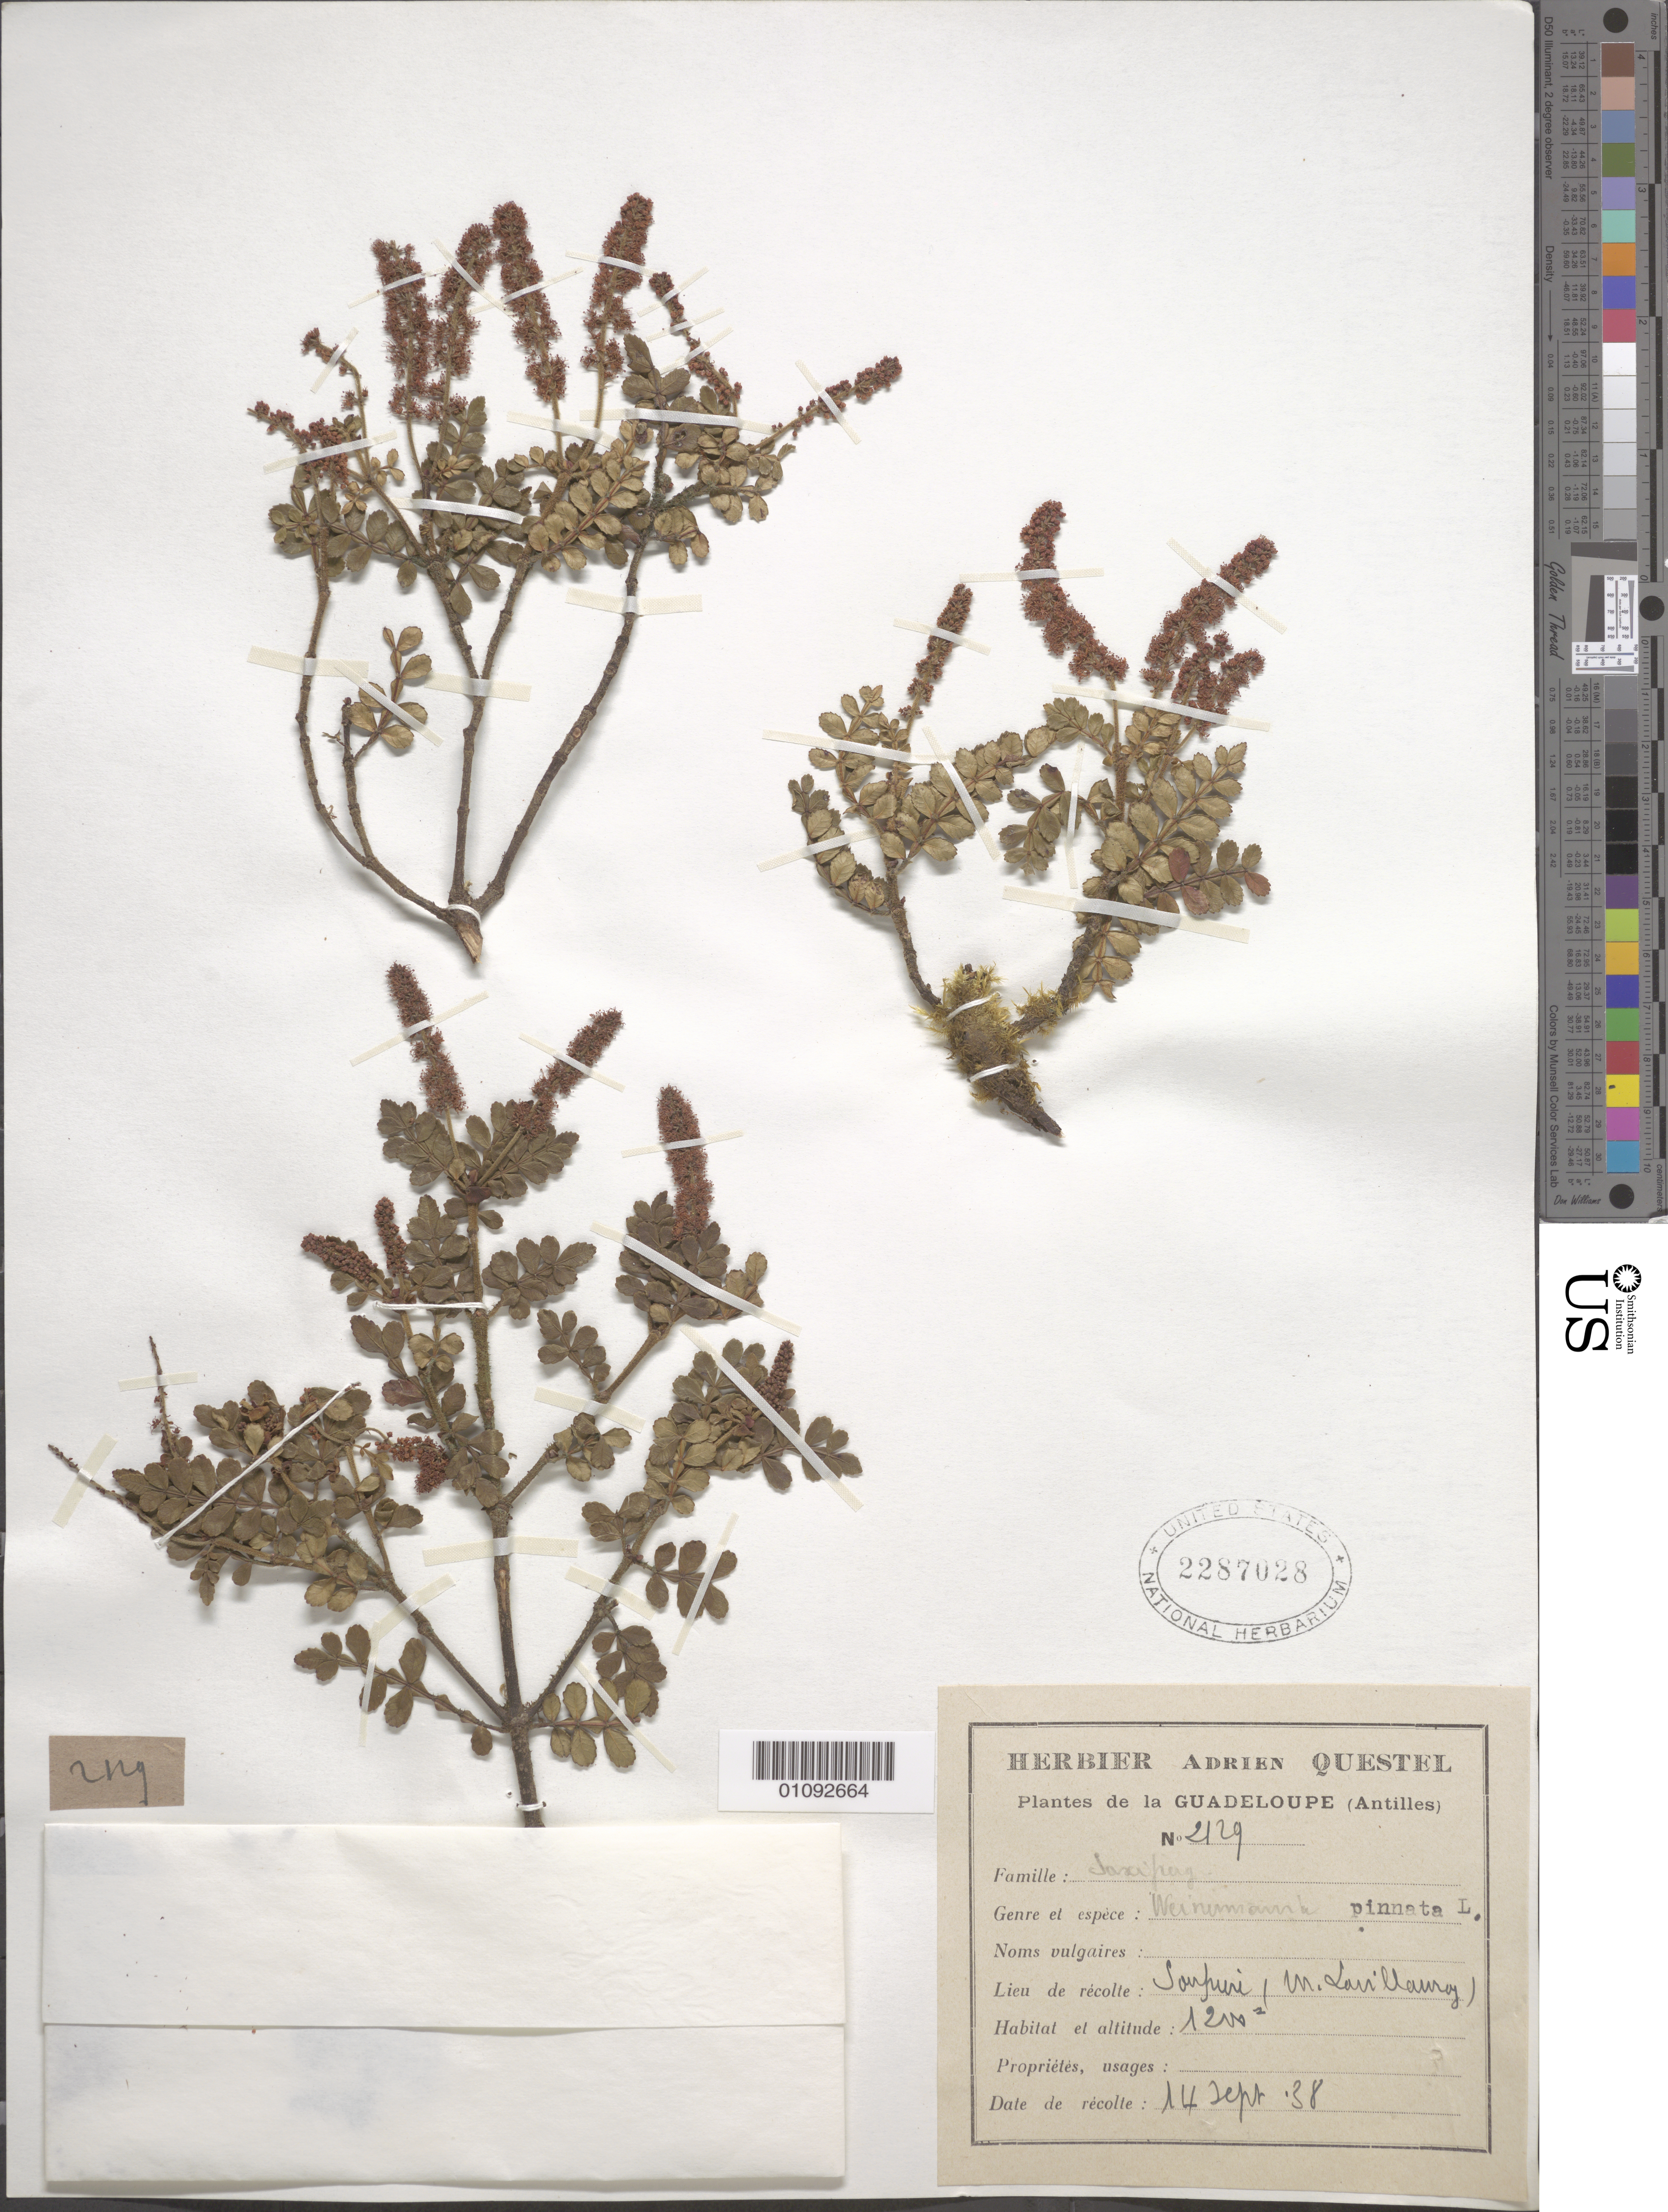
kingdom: Plantae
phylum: Tracheophyta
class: Magnoliopsida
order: Oxalidales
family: Cunoniaceae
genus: Weinmannia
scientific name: Weinmannia pinnata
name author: L.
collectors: A. Questel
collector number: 2129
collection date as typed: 14 Sep 1938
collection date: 1938-09-14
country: Guadeloupe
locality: Soufriere(?)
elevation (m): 1200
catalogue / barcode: US 2287028